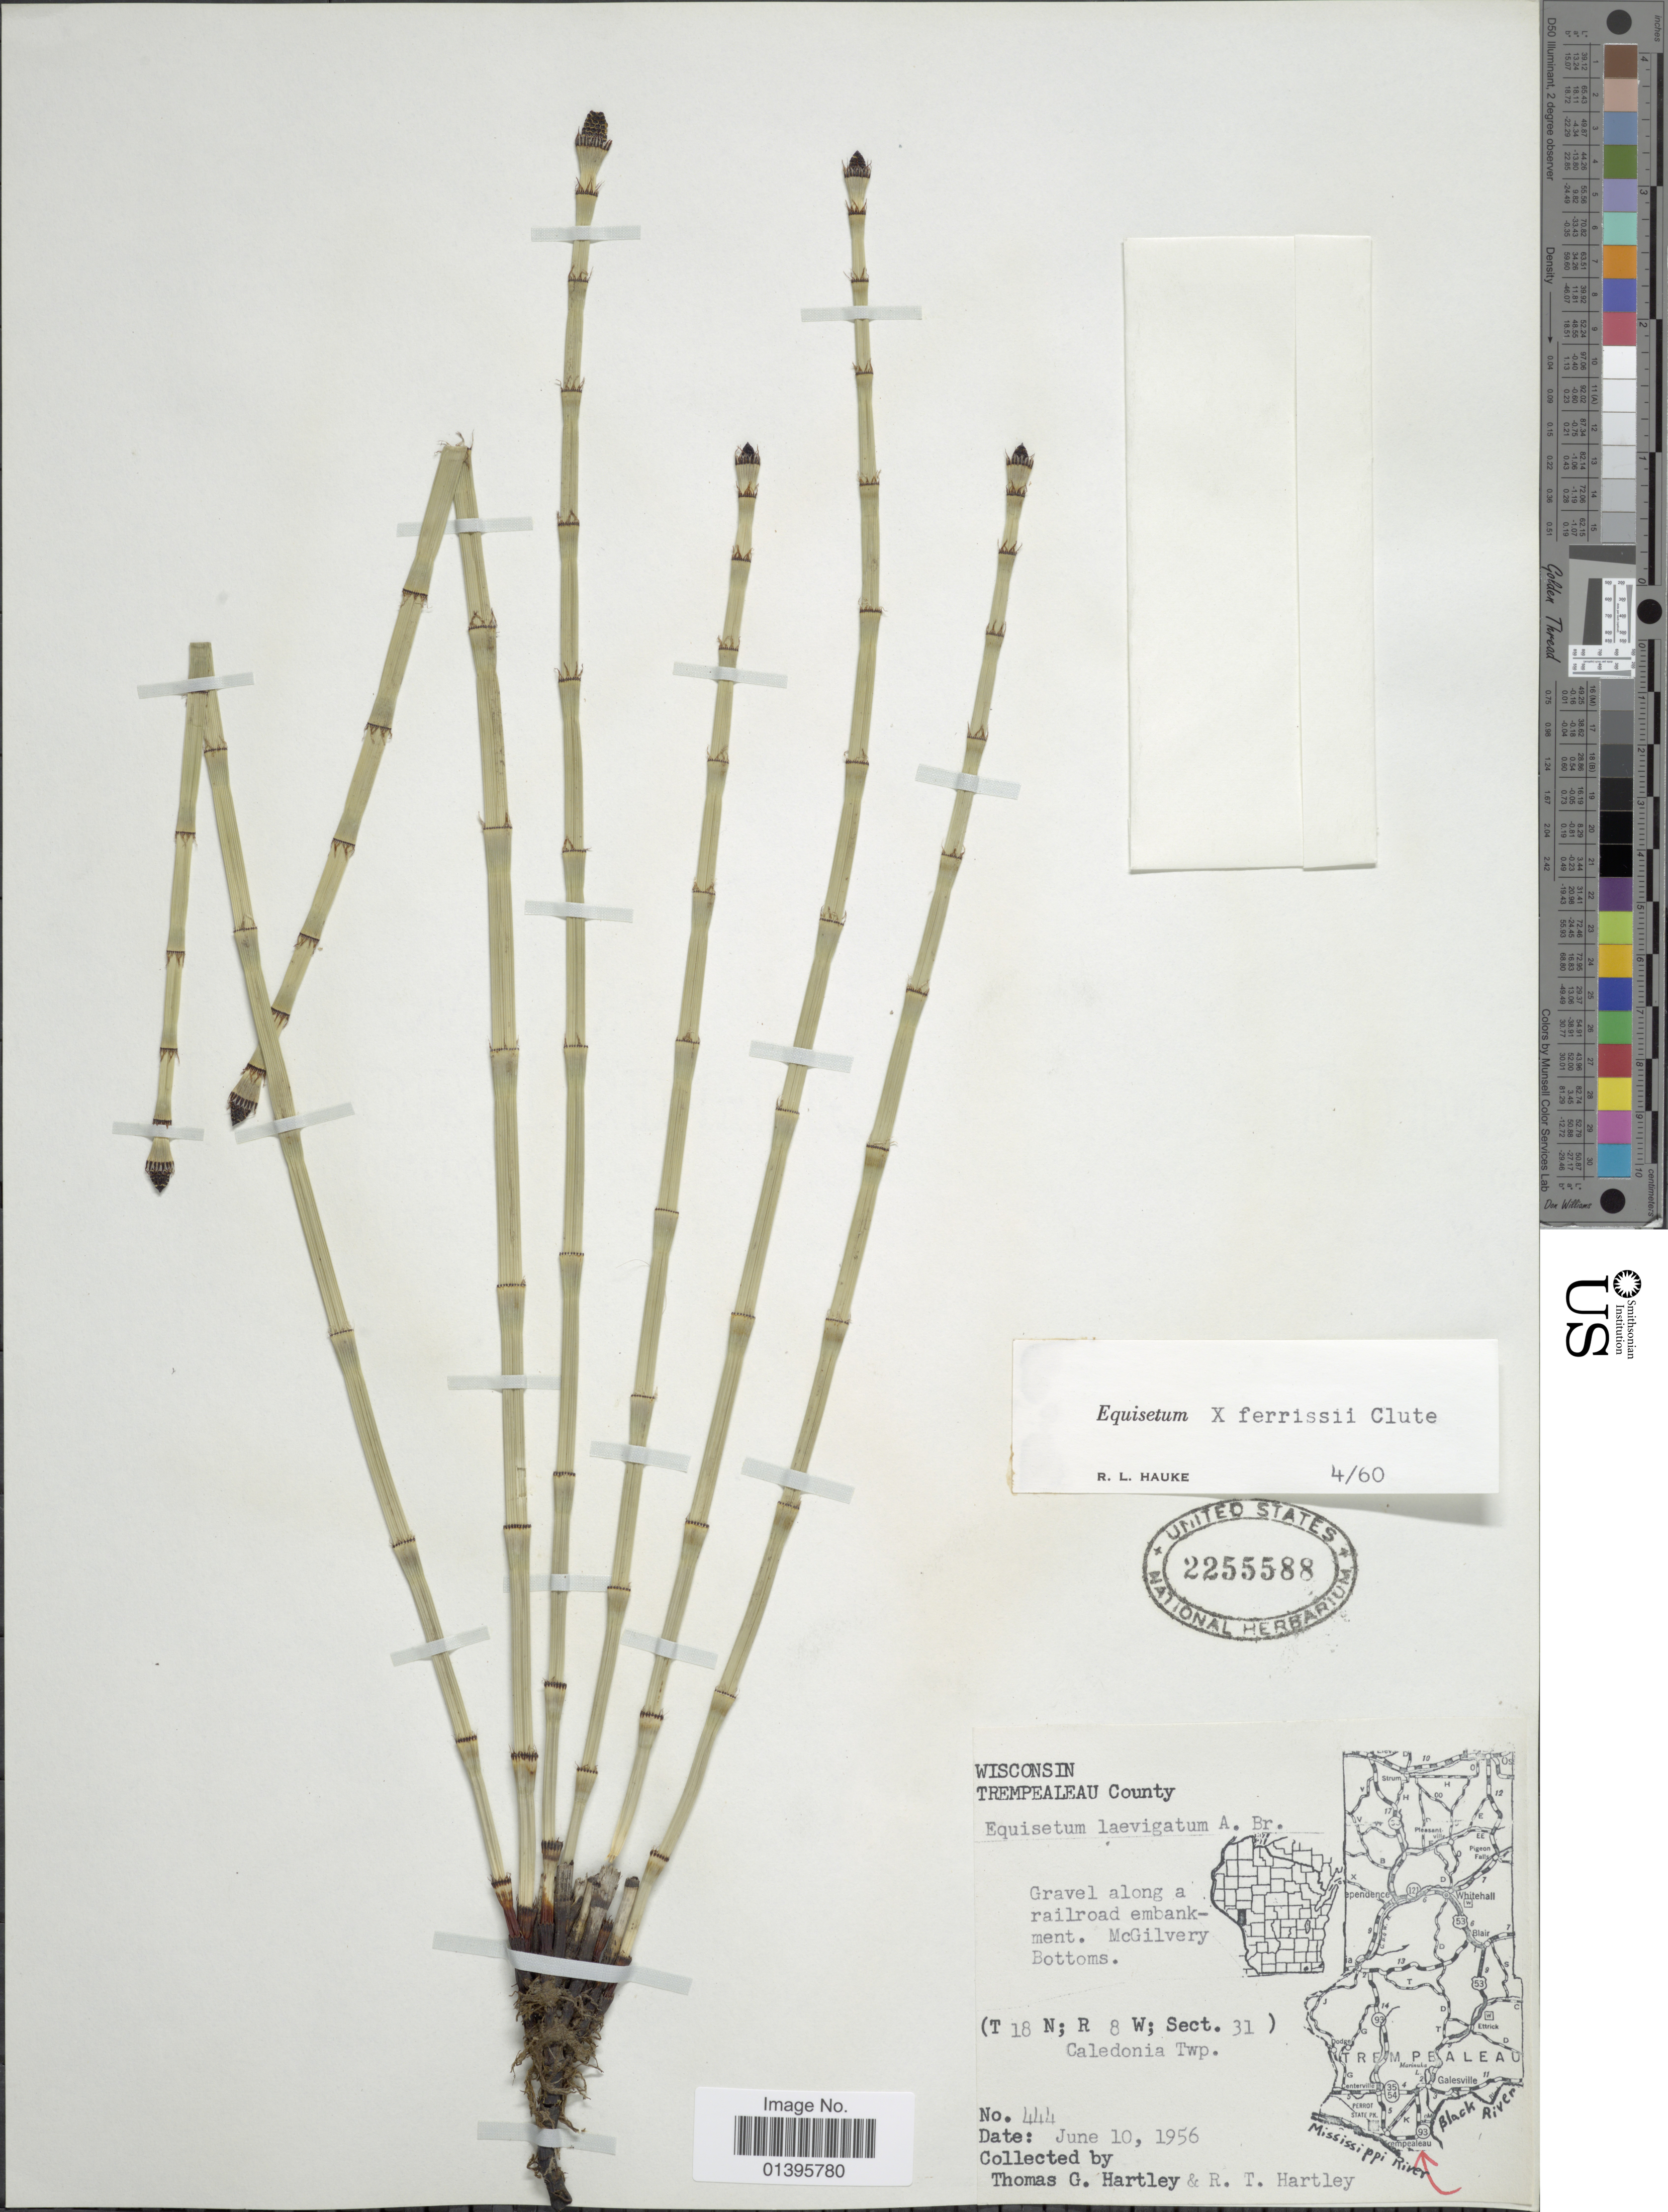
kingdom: Plantae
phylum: Tracheophyta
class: Polypodiopsida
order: Equisetales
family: Equisetaceae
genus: Equisetum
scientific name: Equisetum x ferrissii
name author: Clute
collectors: T. G. Hartley & R. T. Hartley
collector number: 444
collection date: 1956-06-10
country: United States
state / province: Wisconsin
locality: Trempealeau County. Gravel along a railroad embankment. McGilvery Bottoms. (T 18 N; R 8 W; Sect. 31) Caledonia Twp.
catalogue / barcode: US 2255588